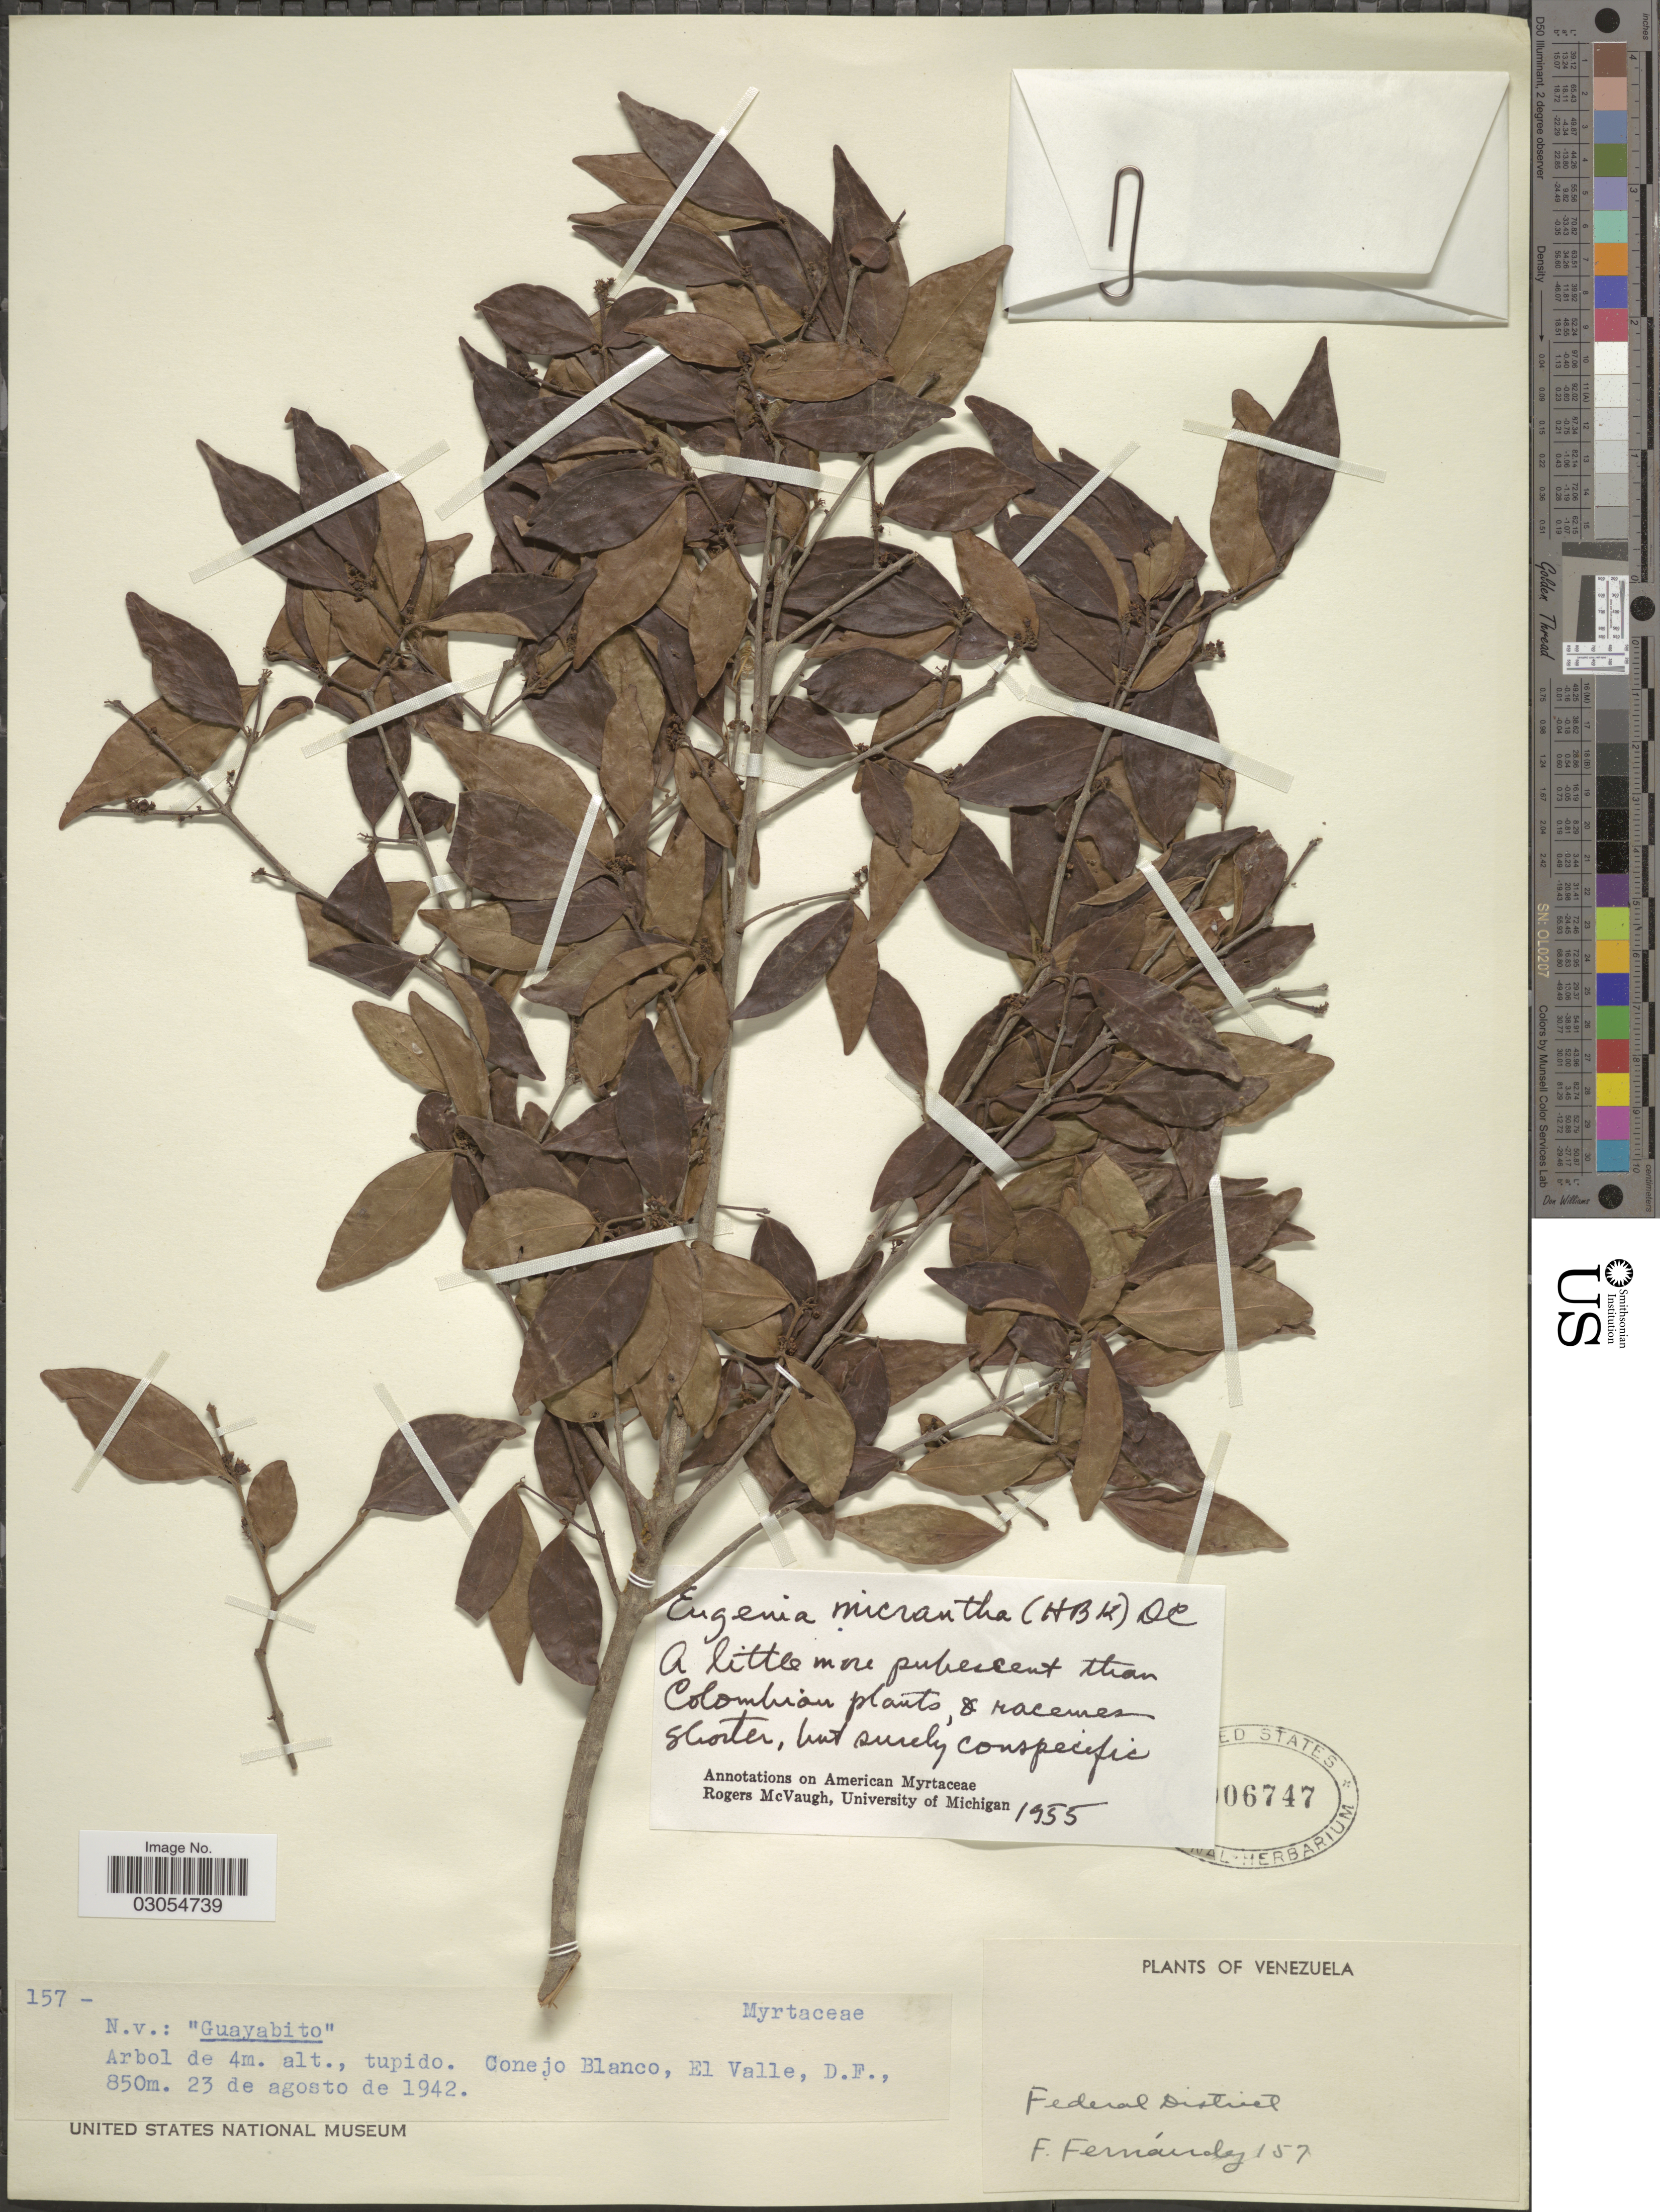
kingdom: Plantae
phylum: Tracheophyta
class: Magnoliopsida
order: Myrtales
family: Myrtaceae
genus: Eugenia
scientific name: Eugenia monticola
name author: (Sw.) DC.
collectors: F. Fernández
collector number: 157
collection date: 1942-08-23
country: Venezuela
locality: Federal District. Conejo Blanco, El Valle, D.F.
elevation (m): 850